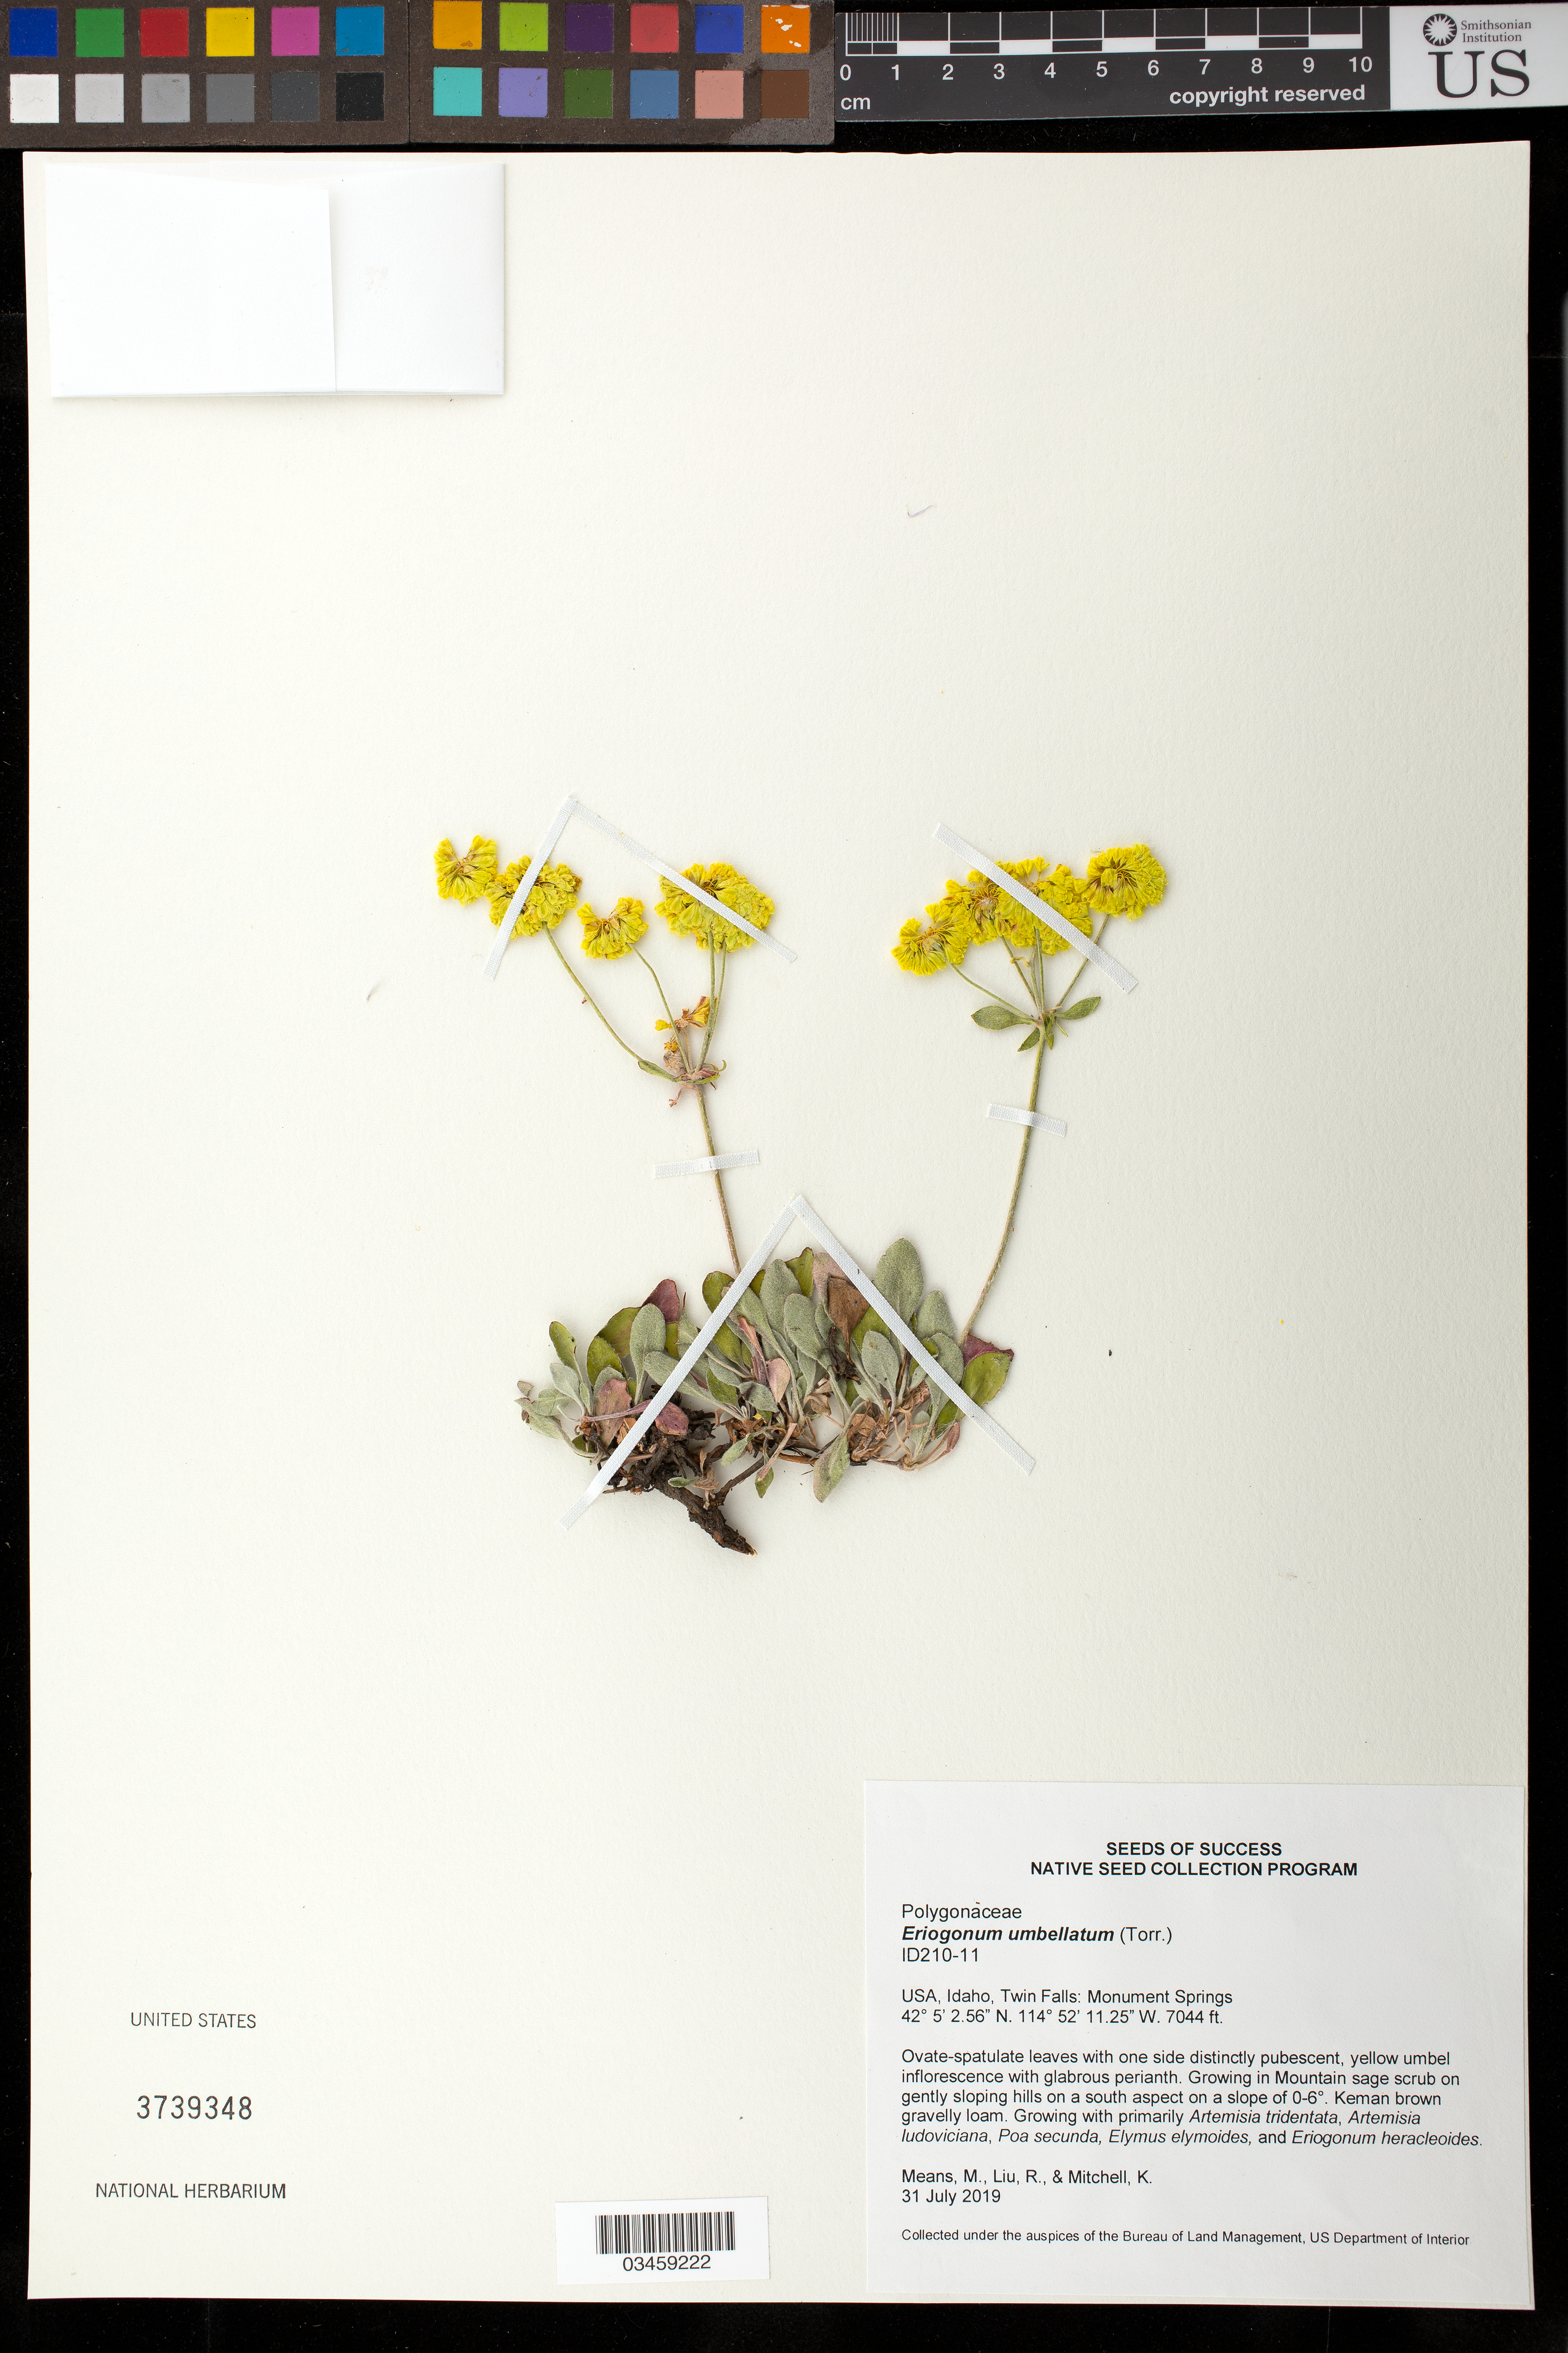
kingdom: Plantae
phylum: Tracheophyta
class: Magnoliopsida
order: Caryophyllales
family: Polygonaceae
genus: Eriogonum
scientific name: Eriogonum umbellatum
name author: Torr.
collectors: M. Means, M. Liu & K. Mitchell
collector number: ID210-11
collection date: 2019-07-31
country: United States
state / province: Idaho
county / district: Twin Falls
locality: Monument Springs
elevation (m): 2147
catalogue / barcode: US 3739348